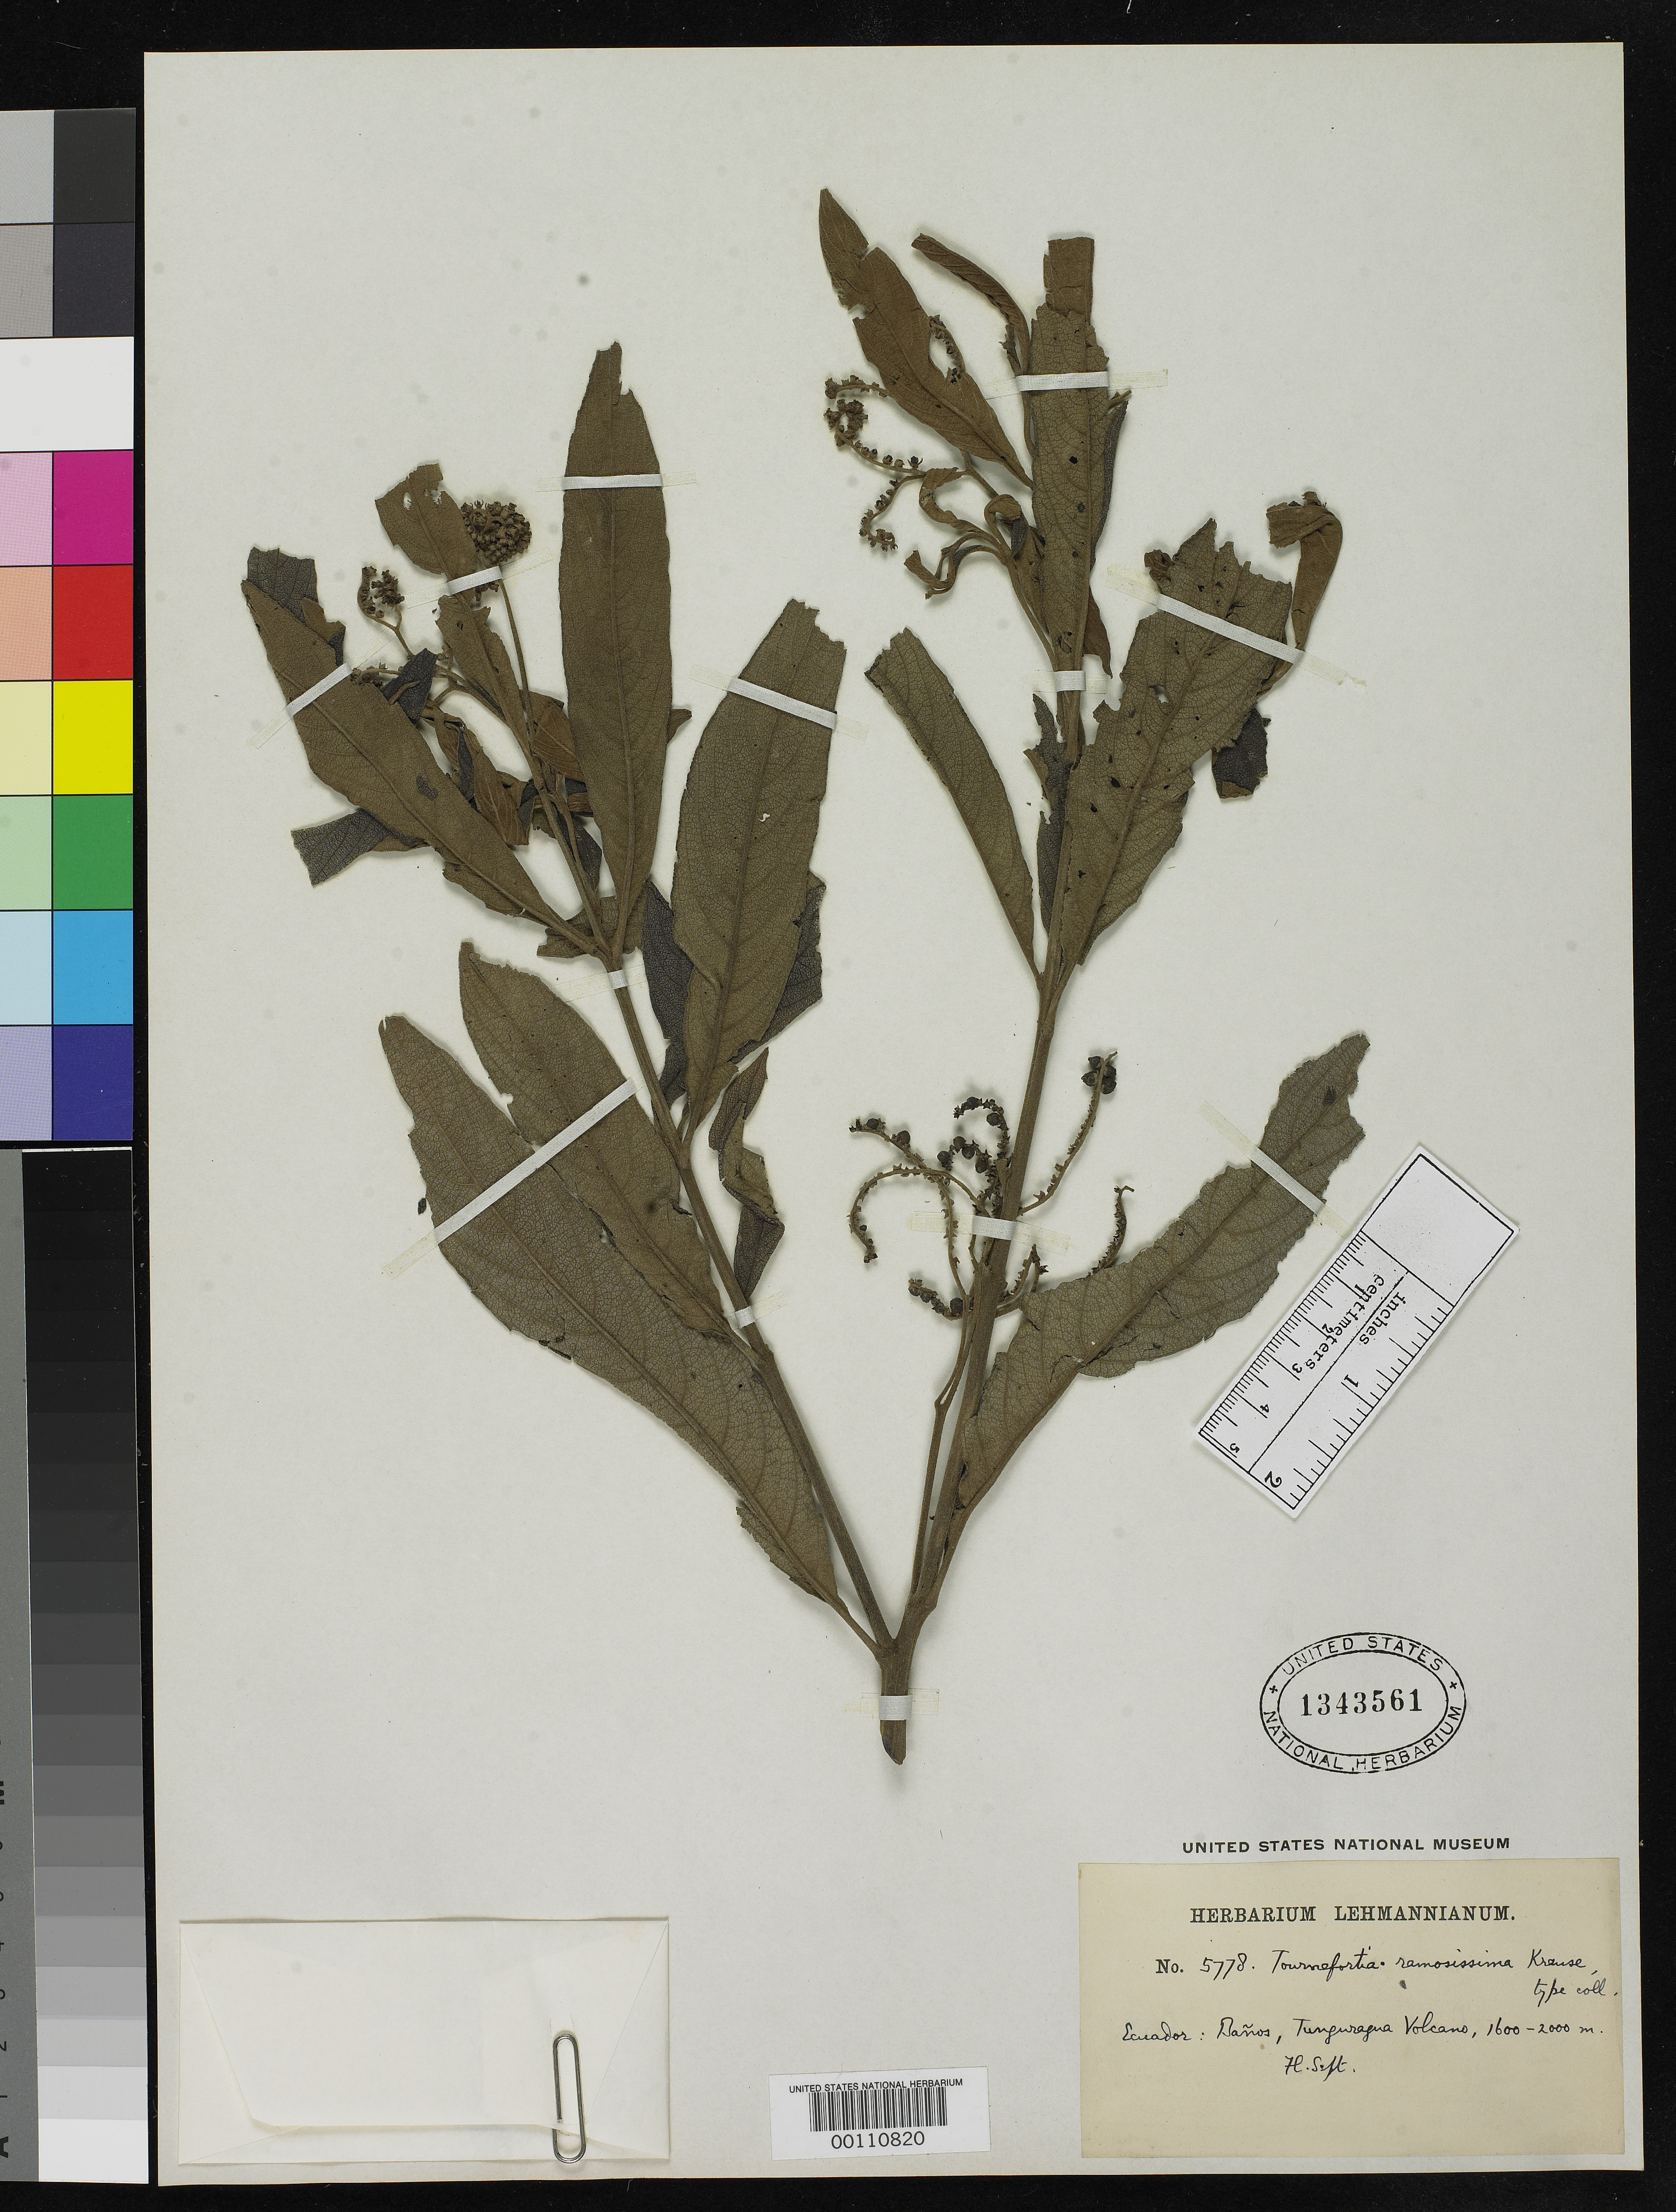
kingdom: Plantae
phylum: Tracheophyta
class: Magnoliopsida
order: Boraginales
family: Heliotropiaceae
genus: Tournefortia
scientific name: Tournefortia ramosissima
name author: K. Krause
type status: Isotype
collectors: F. C. Lehmann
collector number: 5778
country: Ecuador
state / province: Tungurahua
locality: Near Banos, Tungurahua Volcano.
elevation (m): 1600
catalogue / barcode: US 1343561